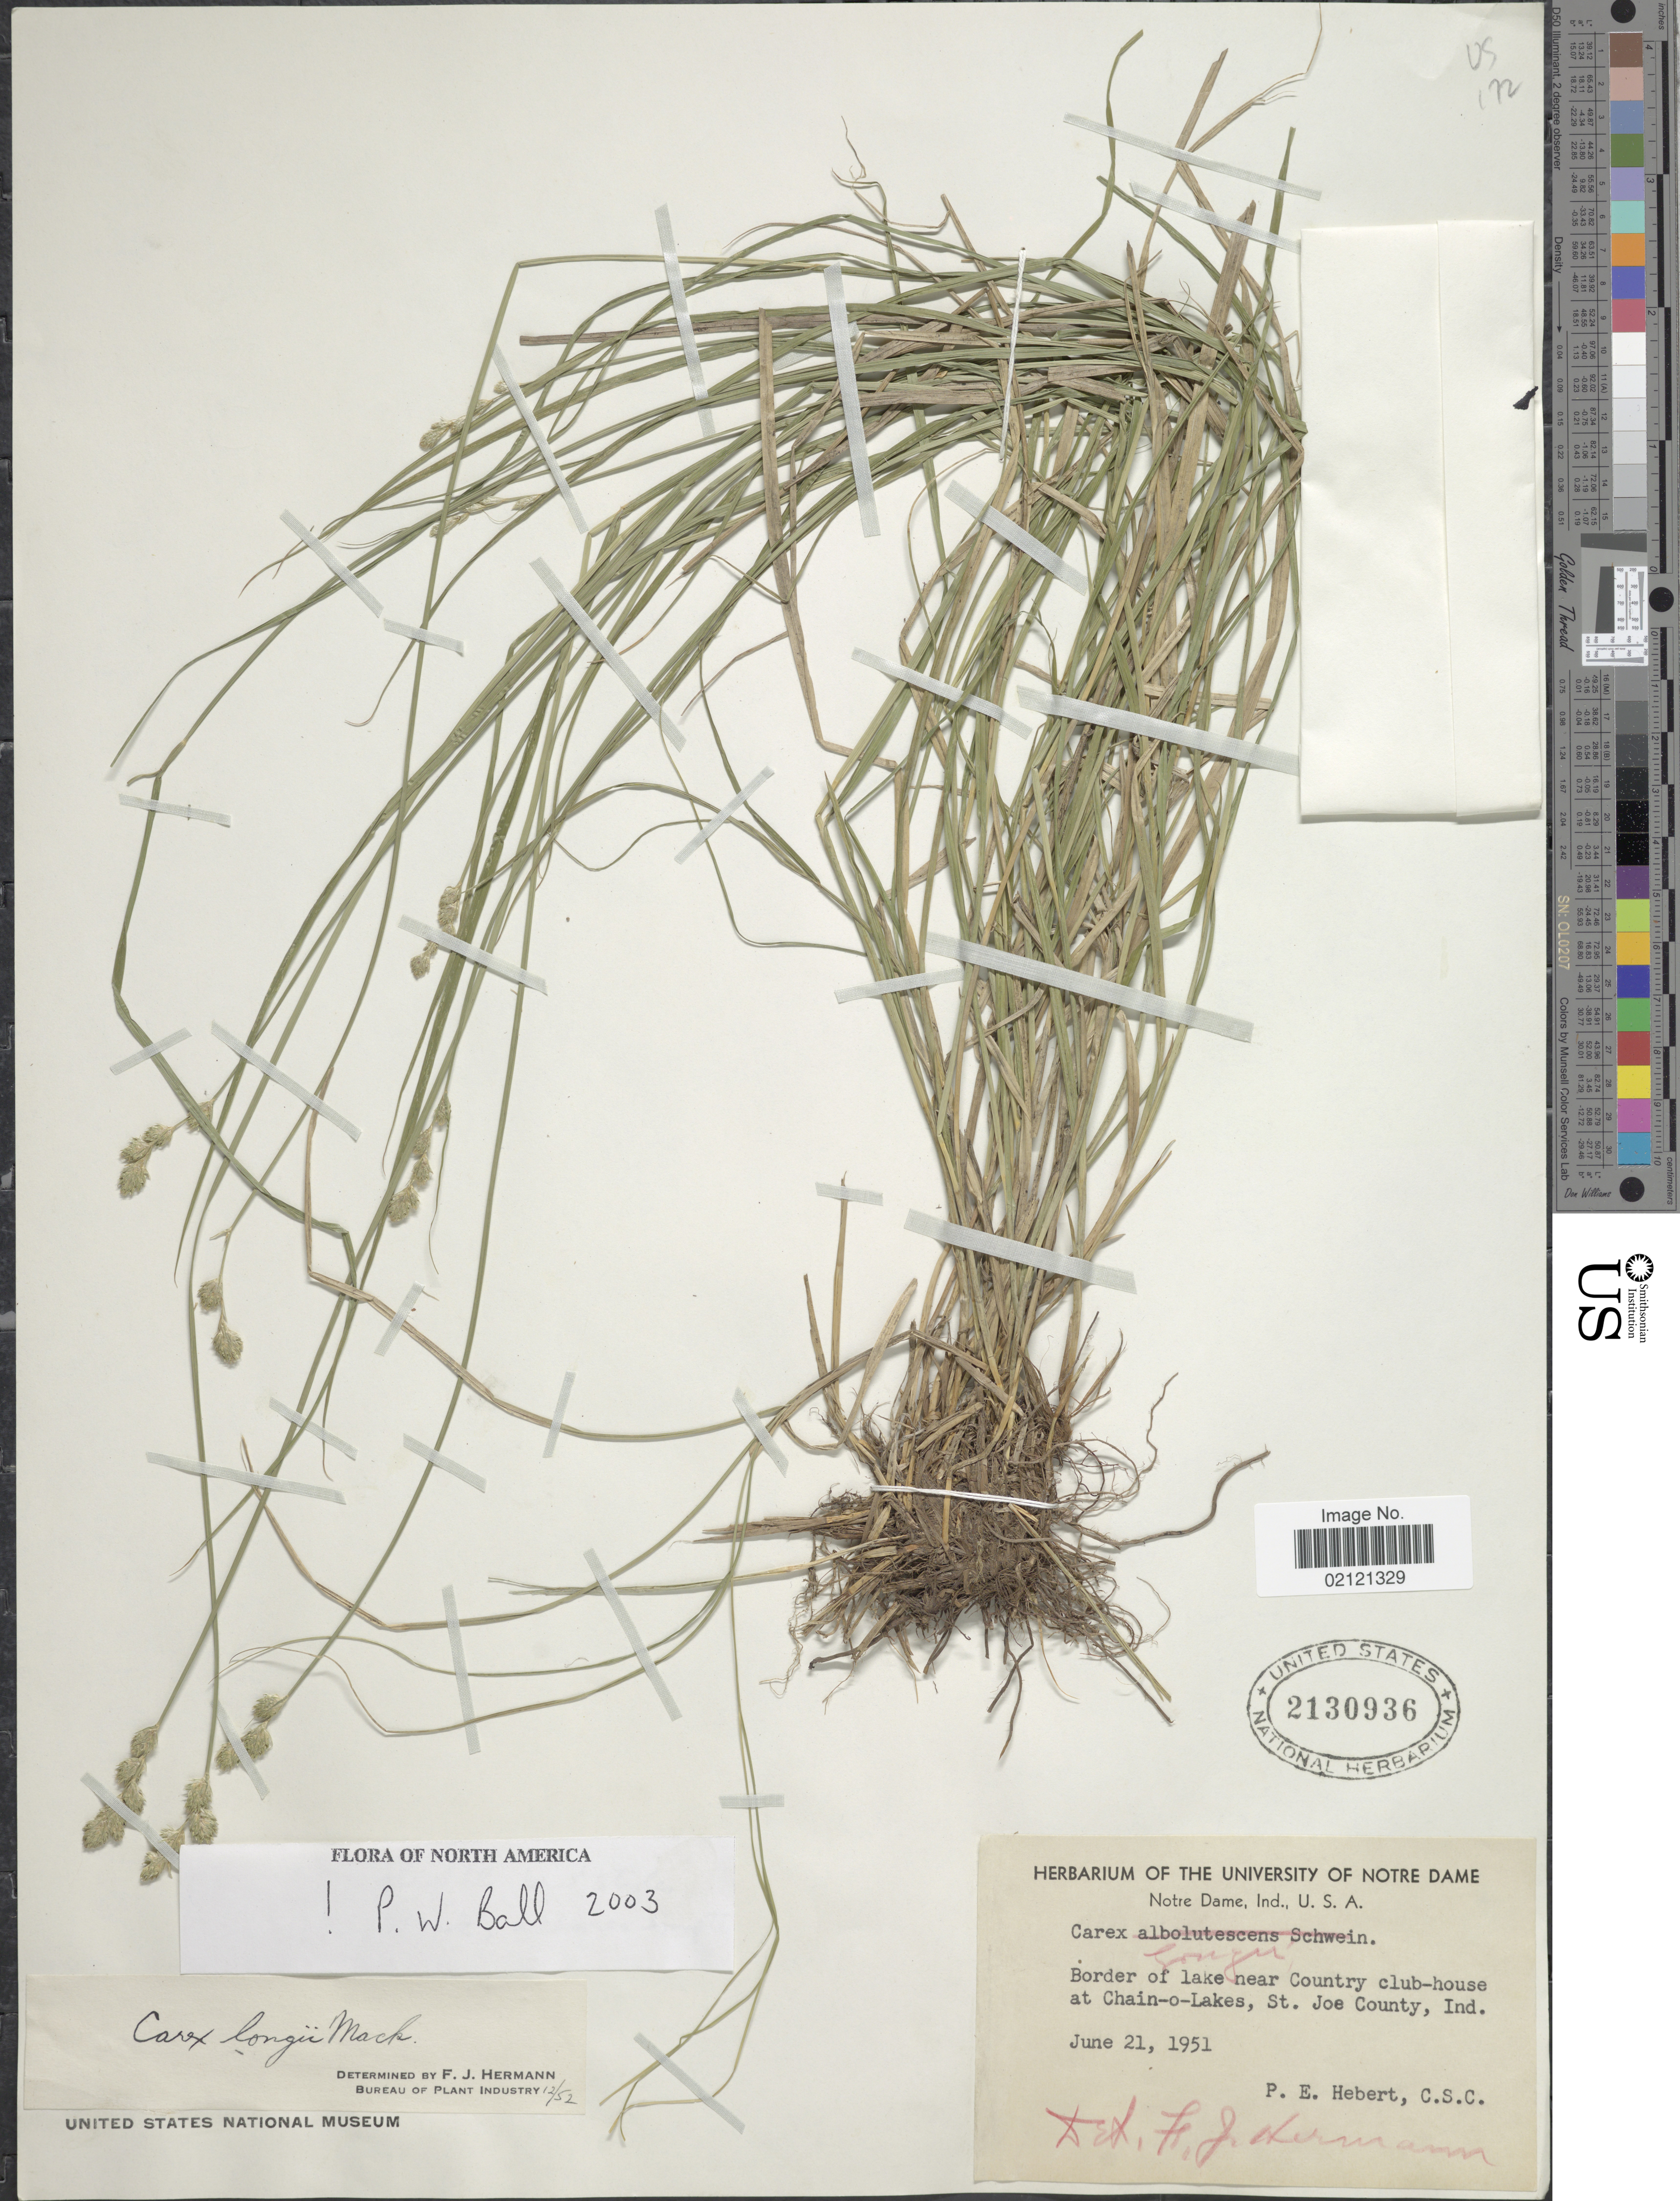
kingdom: Plantae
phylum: Tracheophyta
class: Liliopsida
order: Poales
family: Cyperaceae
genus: Carex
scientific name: Carex longii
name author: Mack.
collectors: P. Hebert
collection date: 1951-06-21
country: United States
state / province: Indiana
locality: Border of lake near Country club-house at Chain-o-Lakes, St. Joe County,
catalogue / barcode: US 2130936